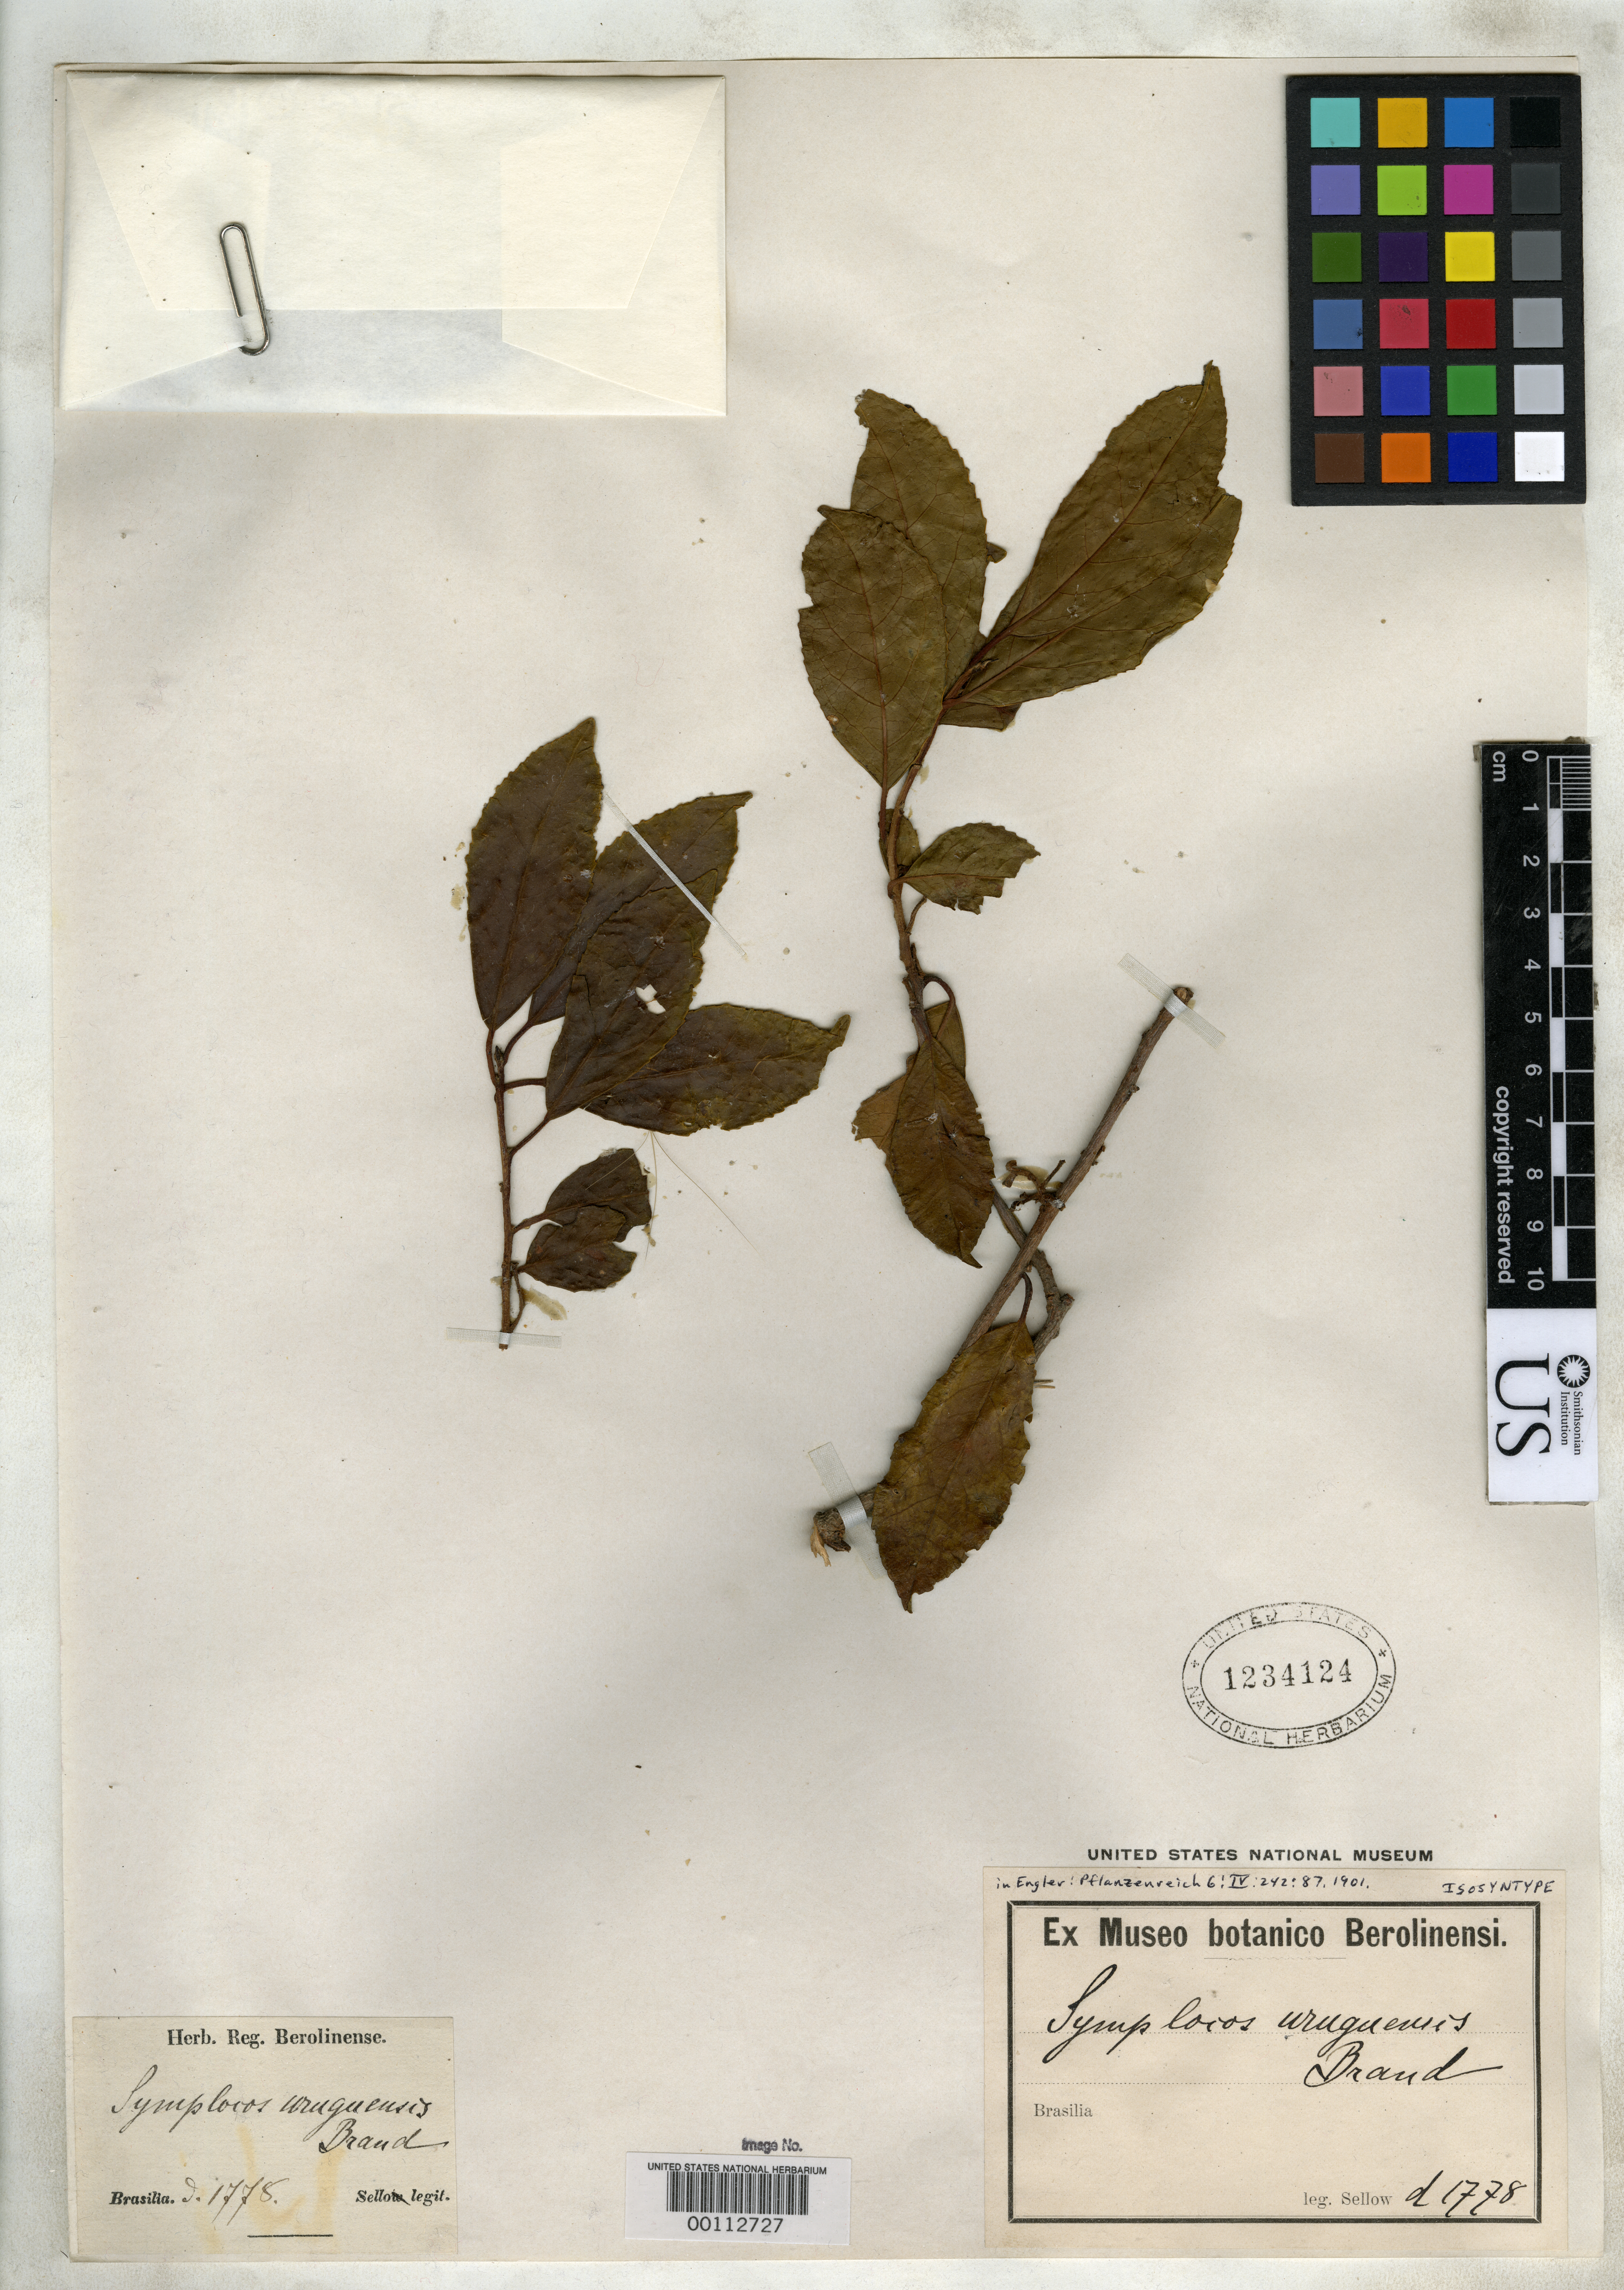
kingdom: Plantae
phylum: Tracheophyta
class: Magnoliopsida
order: Ericales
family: Symplocaceae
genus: Symplocos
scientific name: Symplocos uruguensis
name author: Brand in Engl.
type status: Isosyntype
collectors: F. Sellow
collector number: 1778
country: Brazil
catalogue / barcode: US 1234124